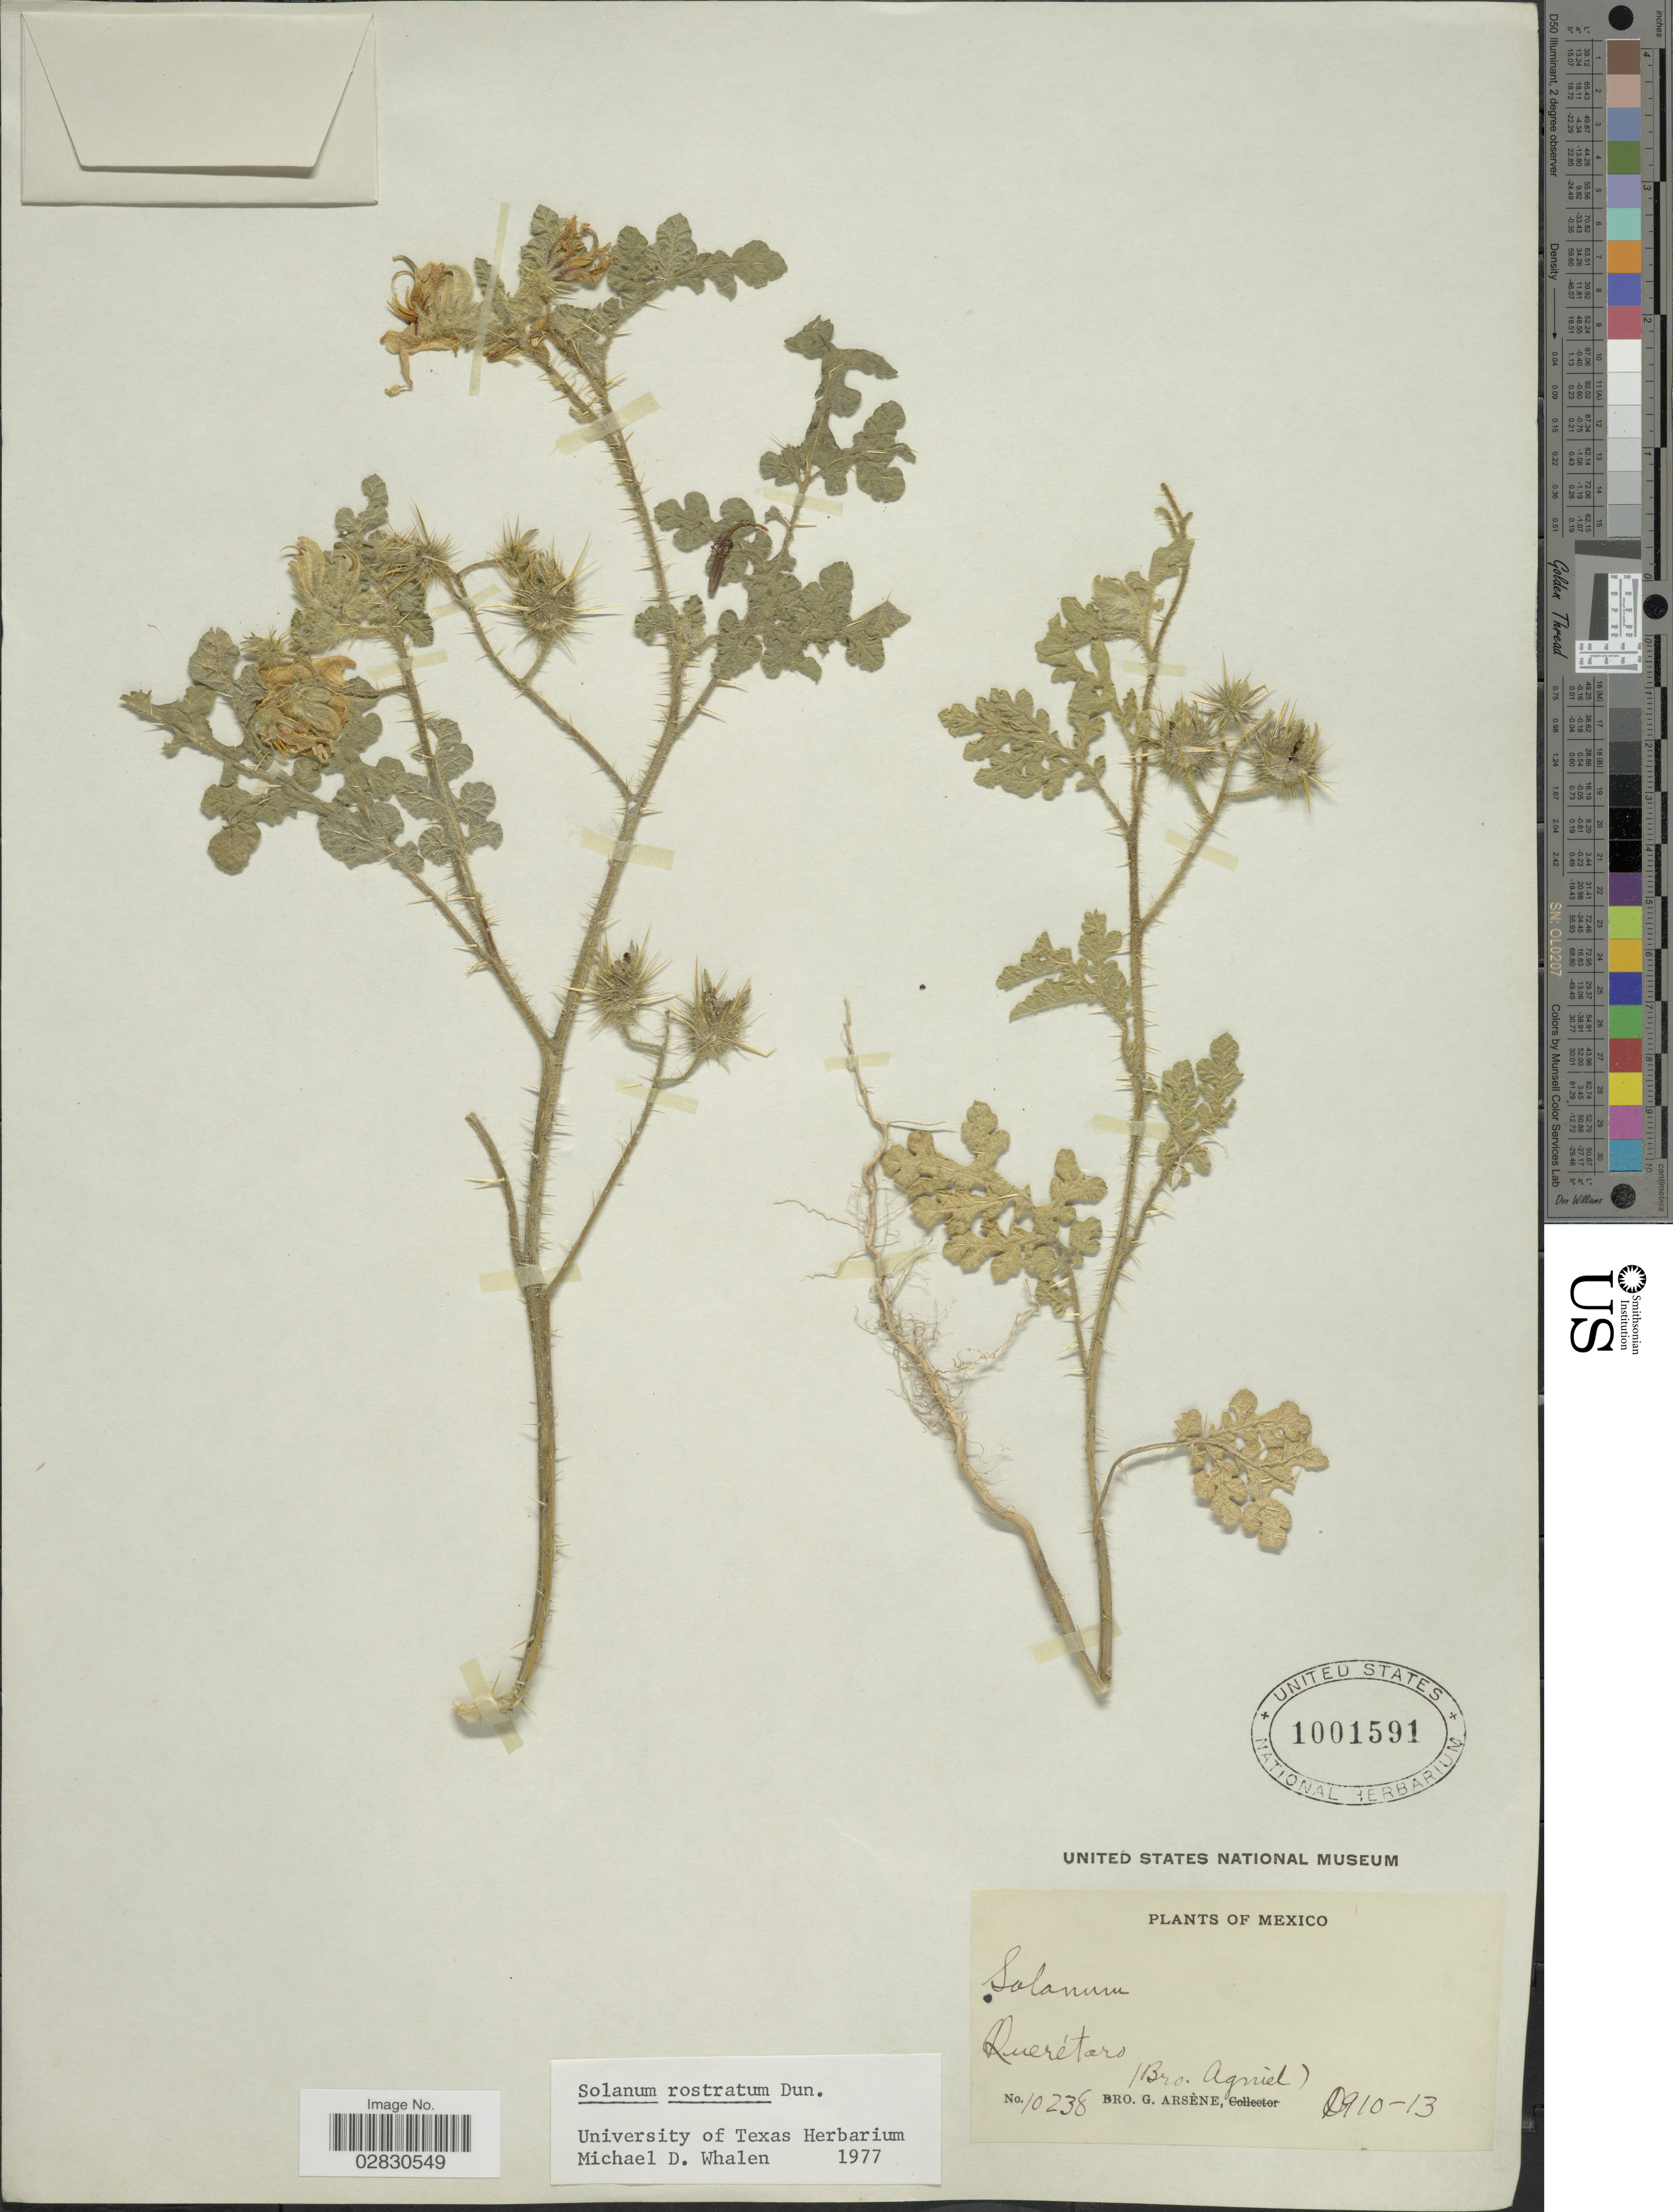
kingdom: Plantae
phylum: Tracheophyta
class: Magnoliopsida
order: Solanales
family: Solanaceae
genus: Solanum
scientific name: Solanum rostratum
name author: Dunal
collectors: Bro. G. Arsène & Bro. Agniel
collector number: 10238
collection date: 1910/1913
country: Mexico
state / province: Querétaro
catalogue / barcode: US 1001591